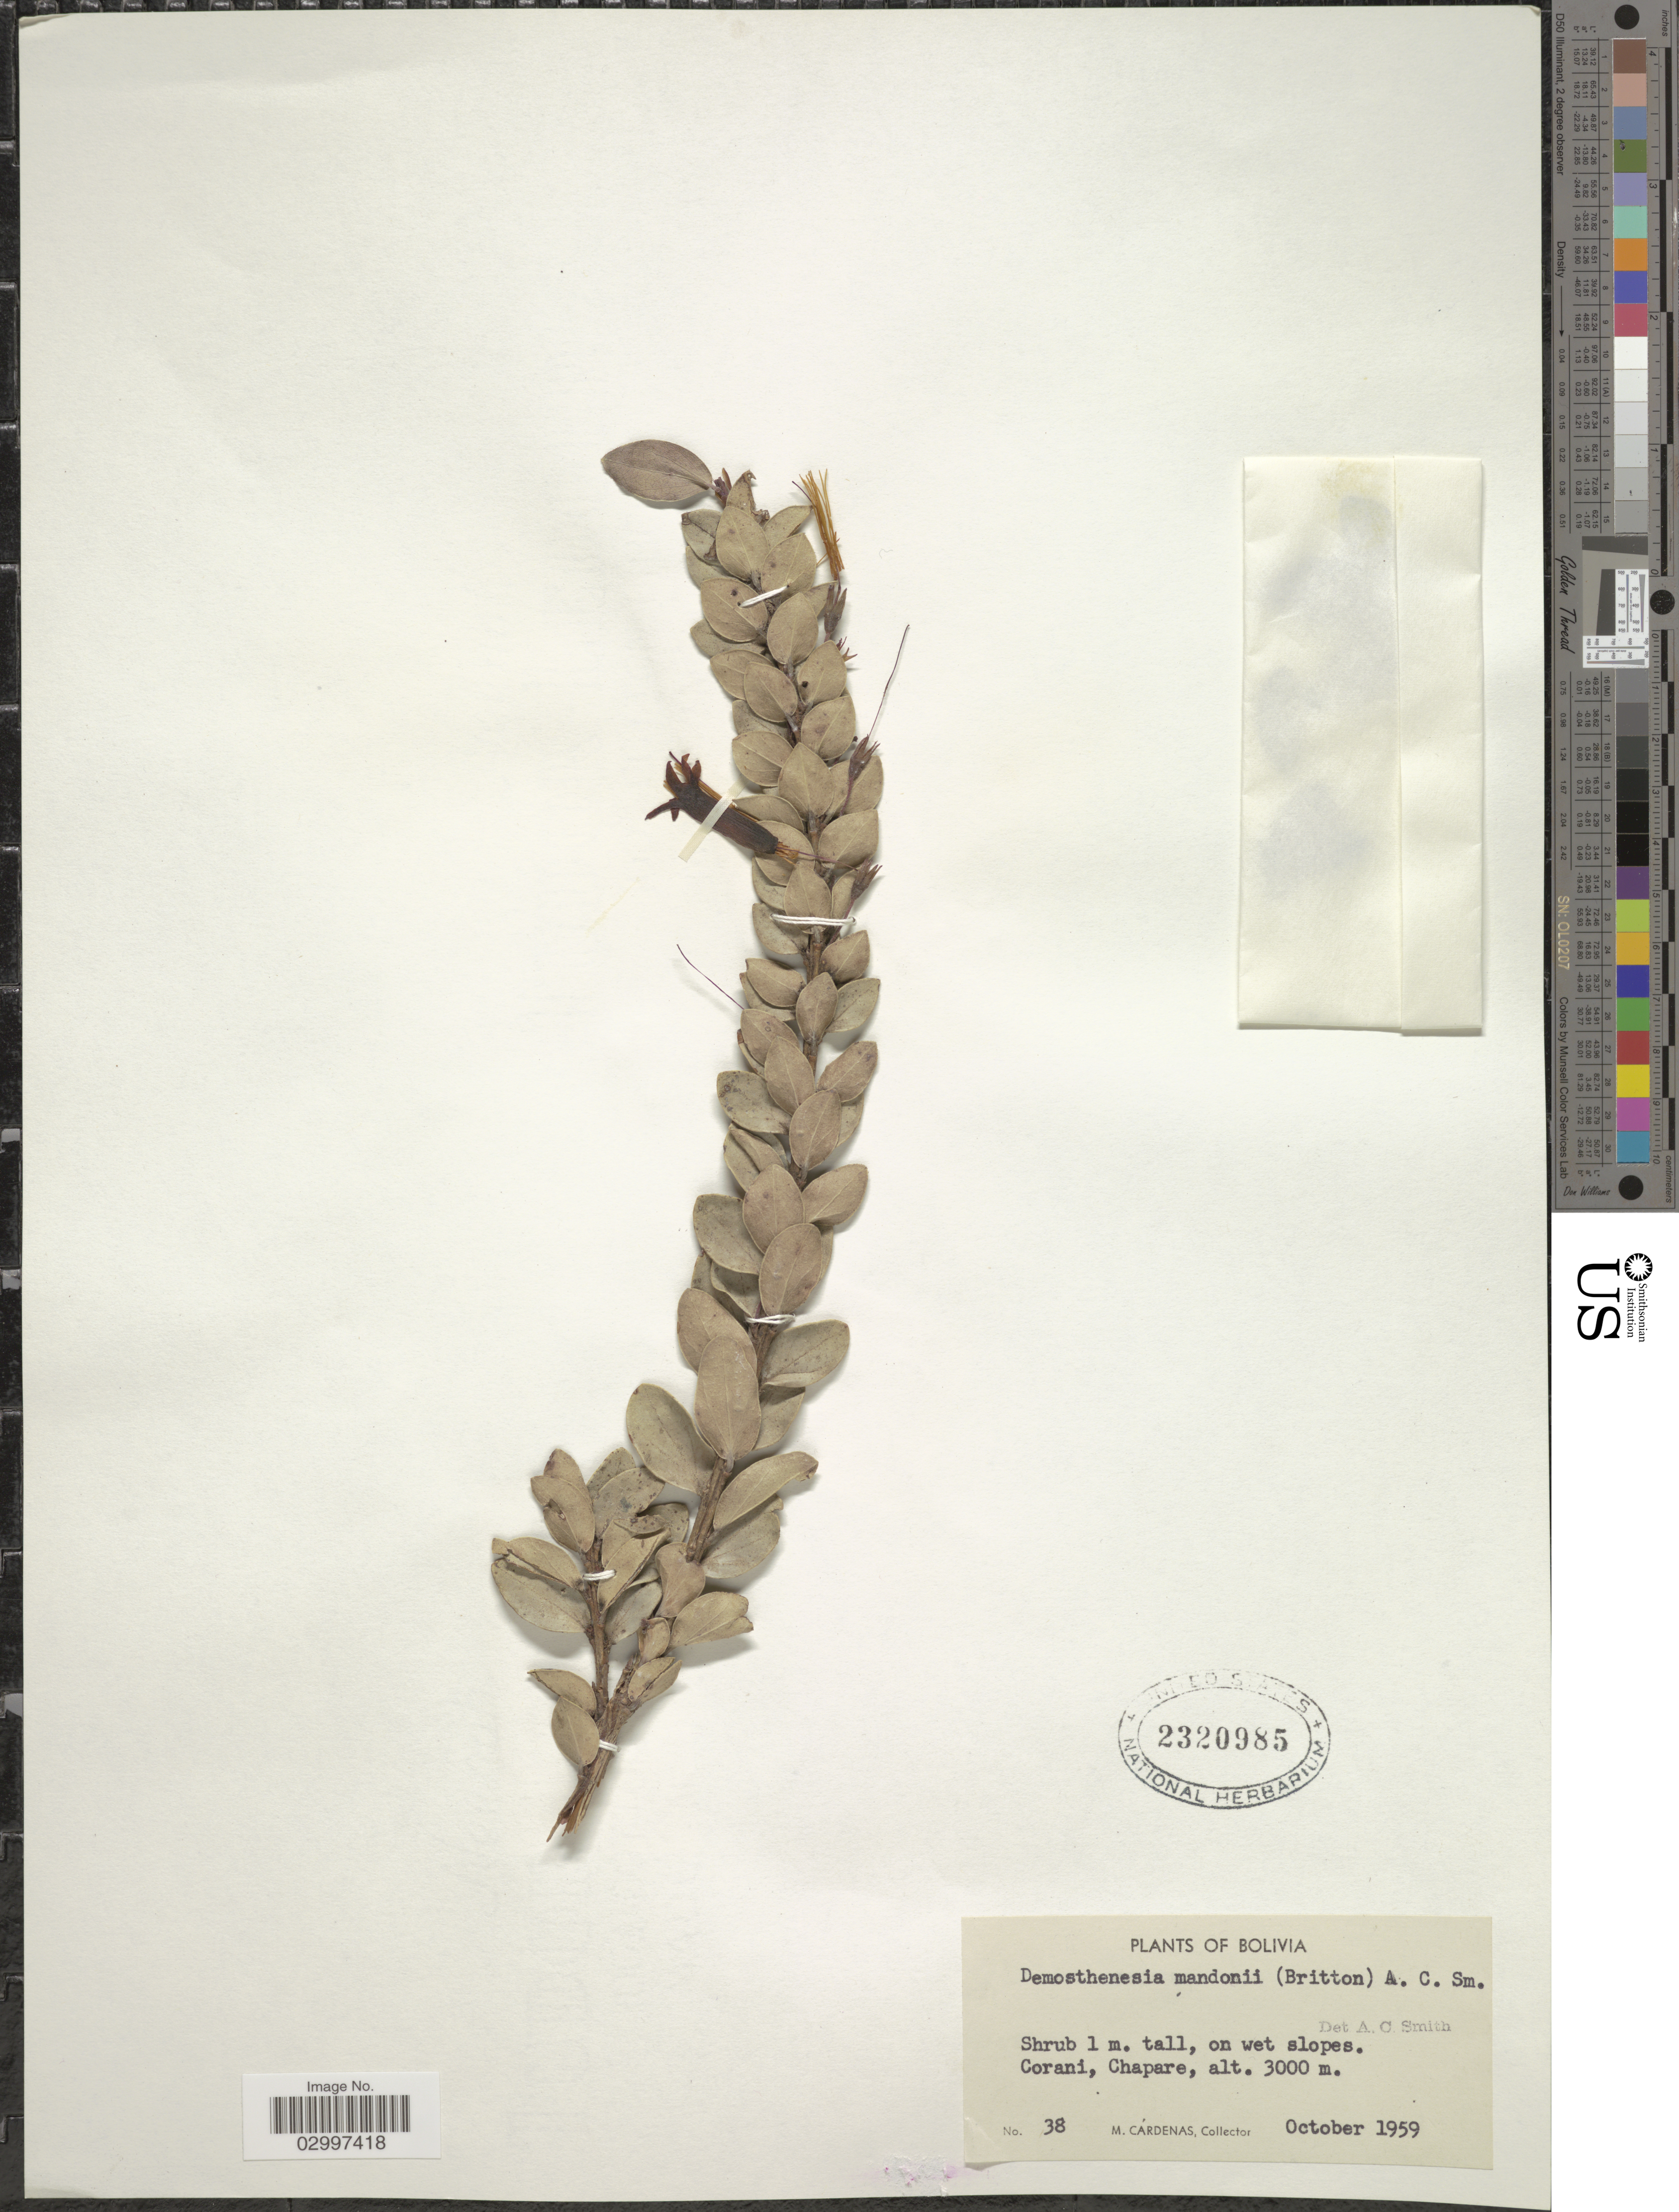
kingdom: Plantae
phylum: Tracheophyta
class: Magnoliopsida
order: Ericales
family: Ericaceae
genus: Demosthenesia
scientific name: Demosthenesia mandoni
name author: (Britton) A.C. Sm.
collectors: M. Cárdenas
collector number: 38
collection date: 1959-10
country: Bolivia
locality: Corani, Chapare.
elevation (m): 3000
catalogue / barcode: US 2320985